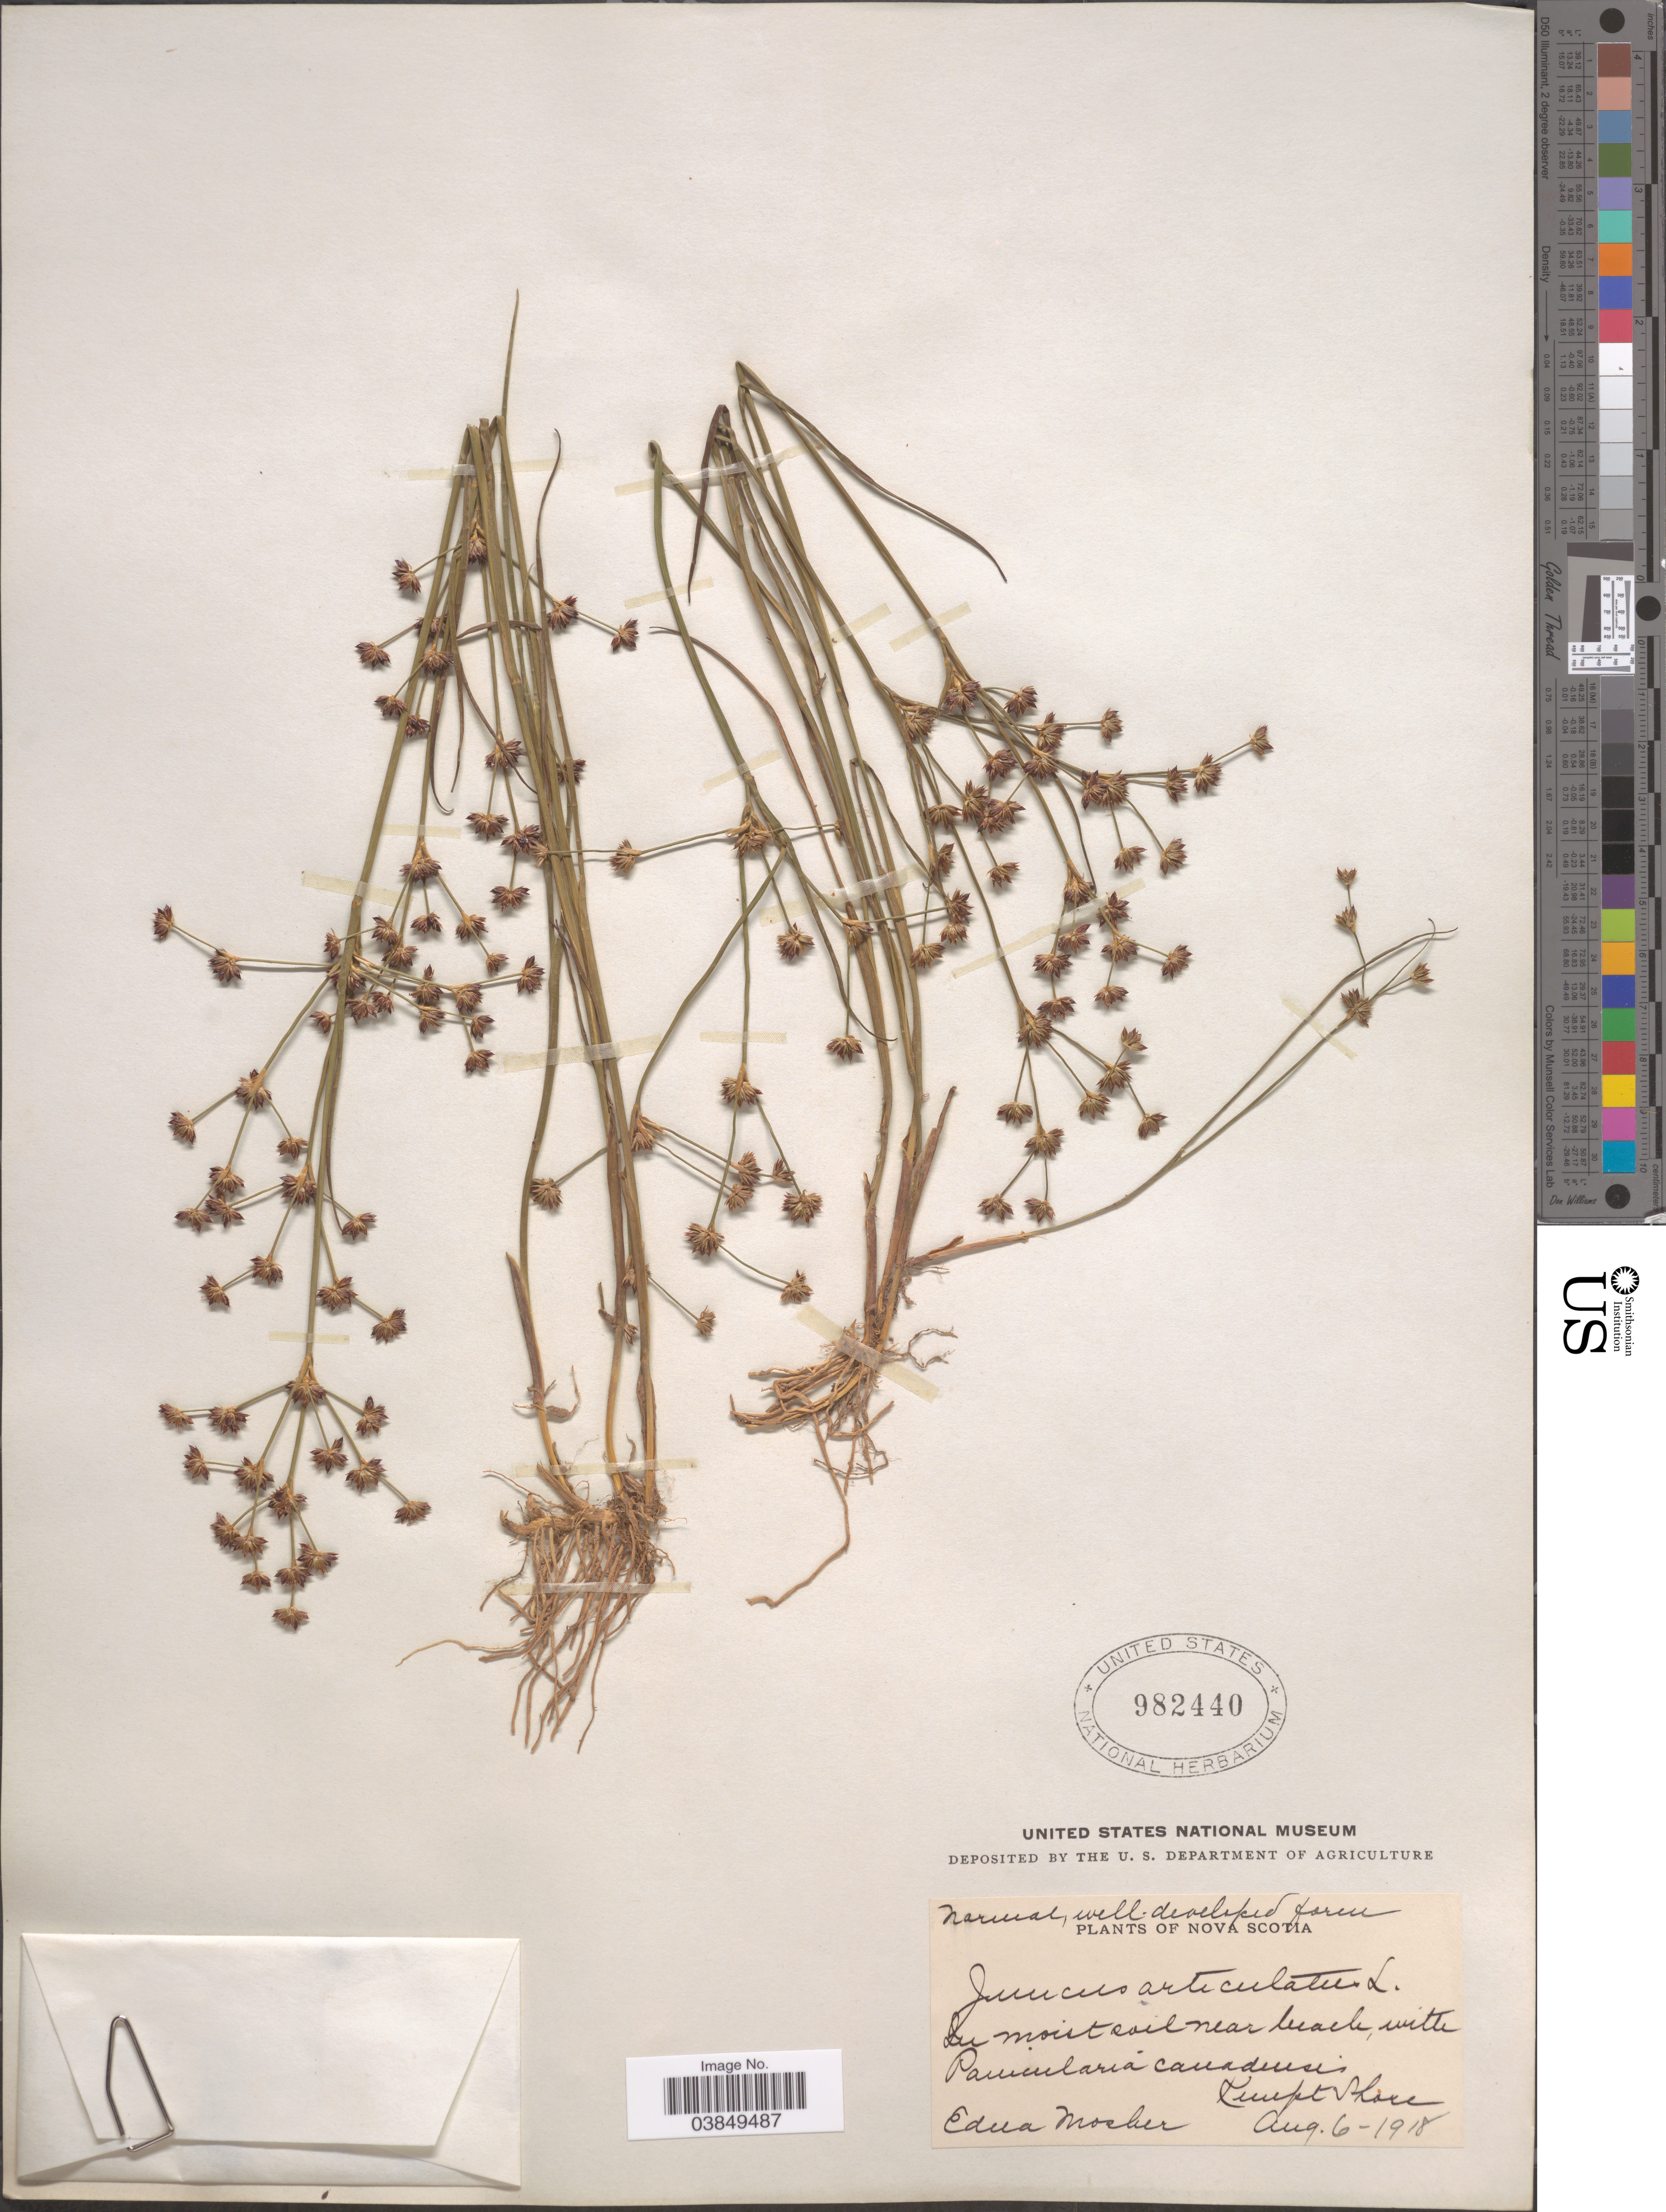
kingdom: Plantae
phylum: Tracheophyta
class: Liliopsida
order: Poales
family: Juncaceae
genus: Juncus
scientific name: Juncus articulatus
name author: L.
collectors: E. Mosher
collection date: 1918-08-06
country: Canada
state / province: Nova Scotia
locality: Kempt Shore.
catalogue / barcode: US 982440